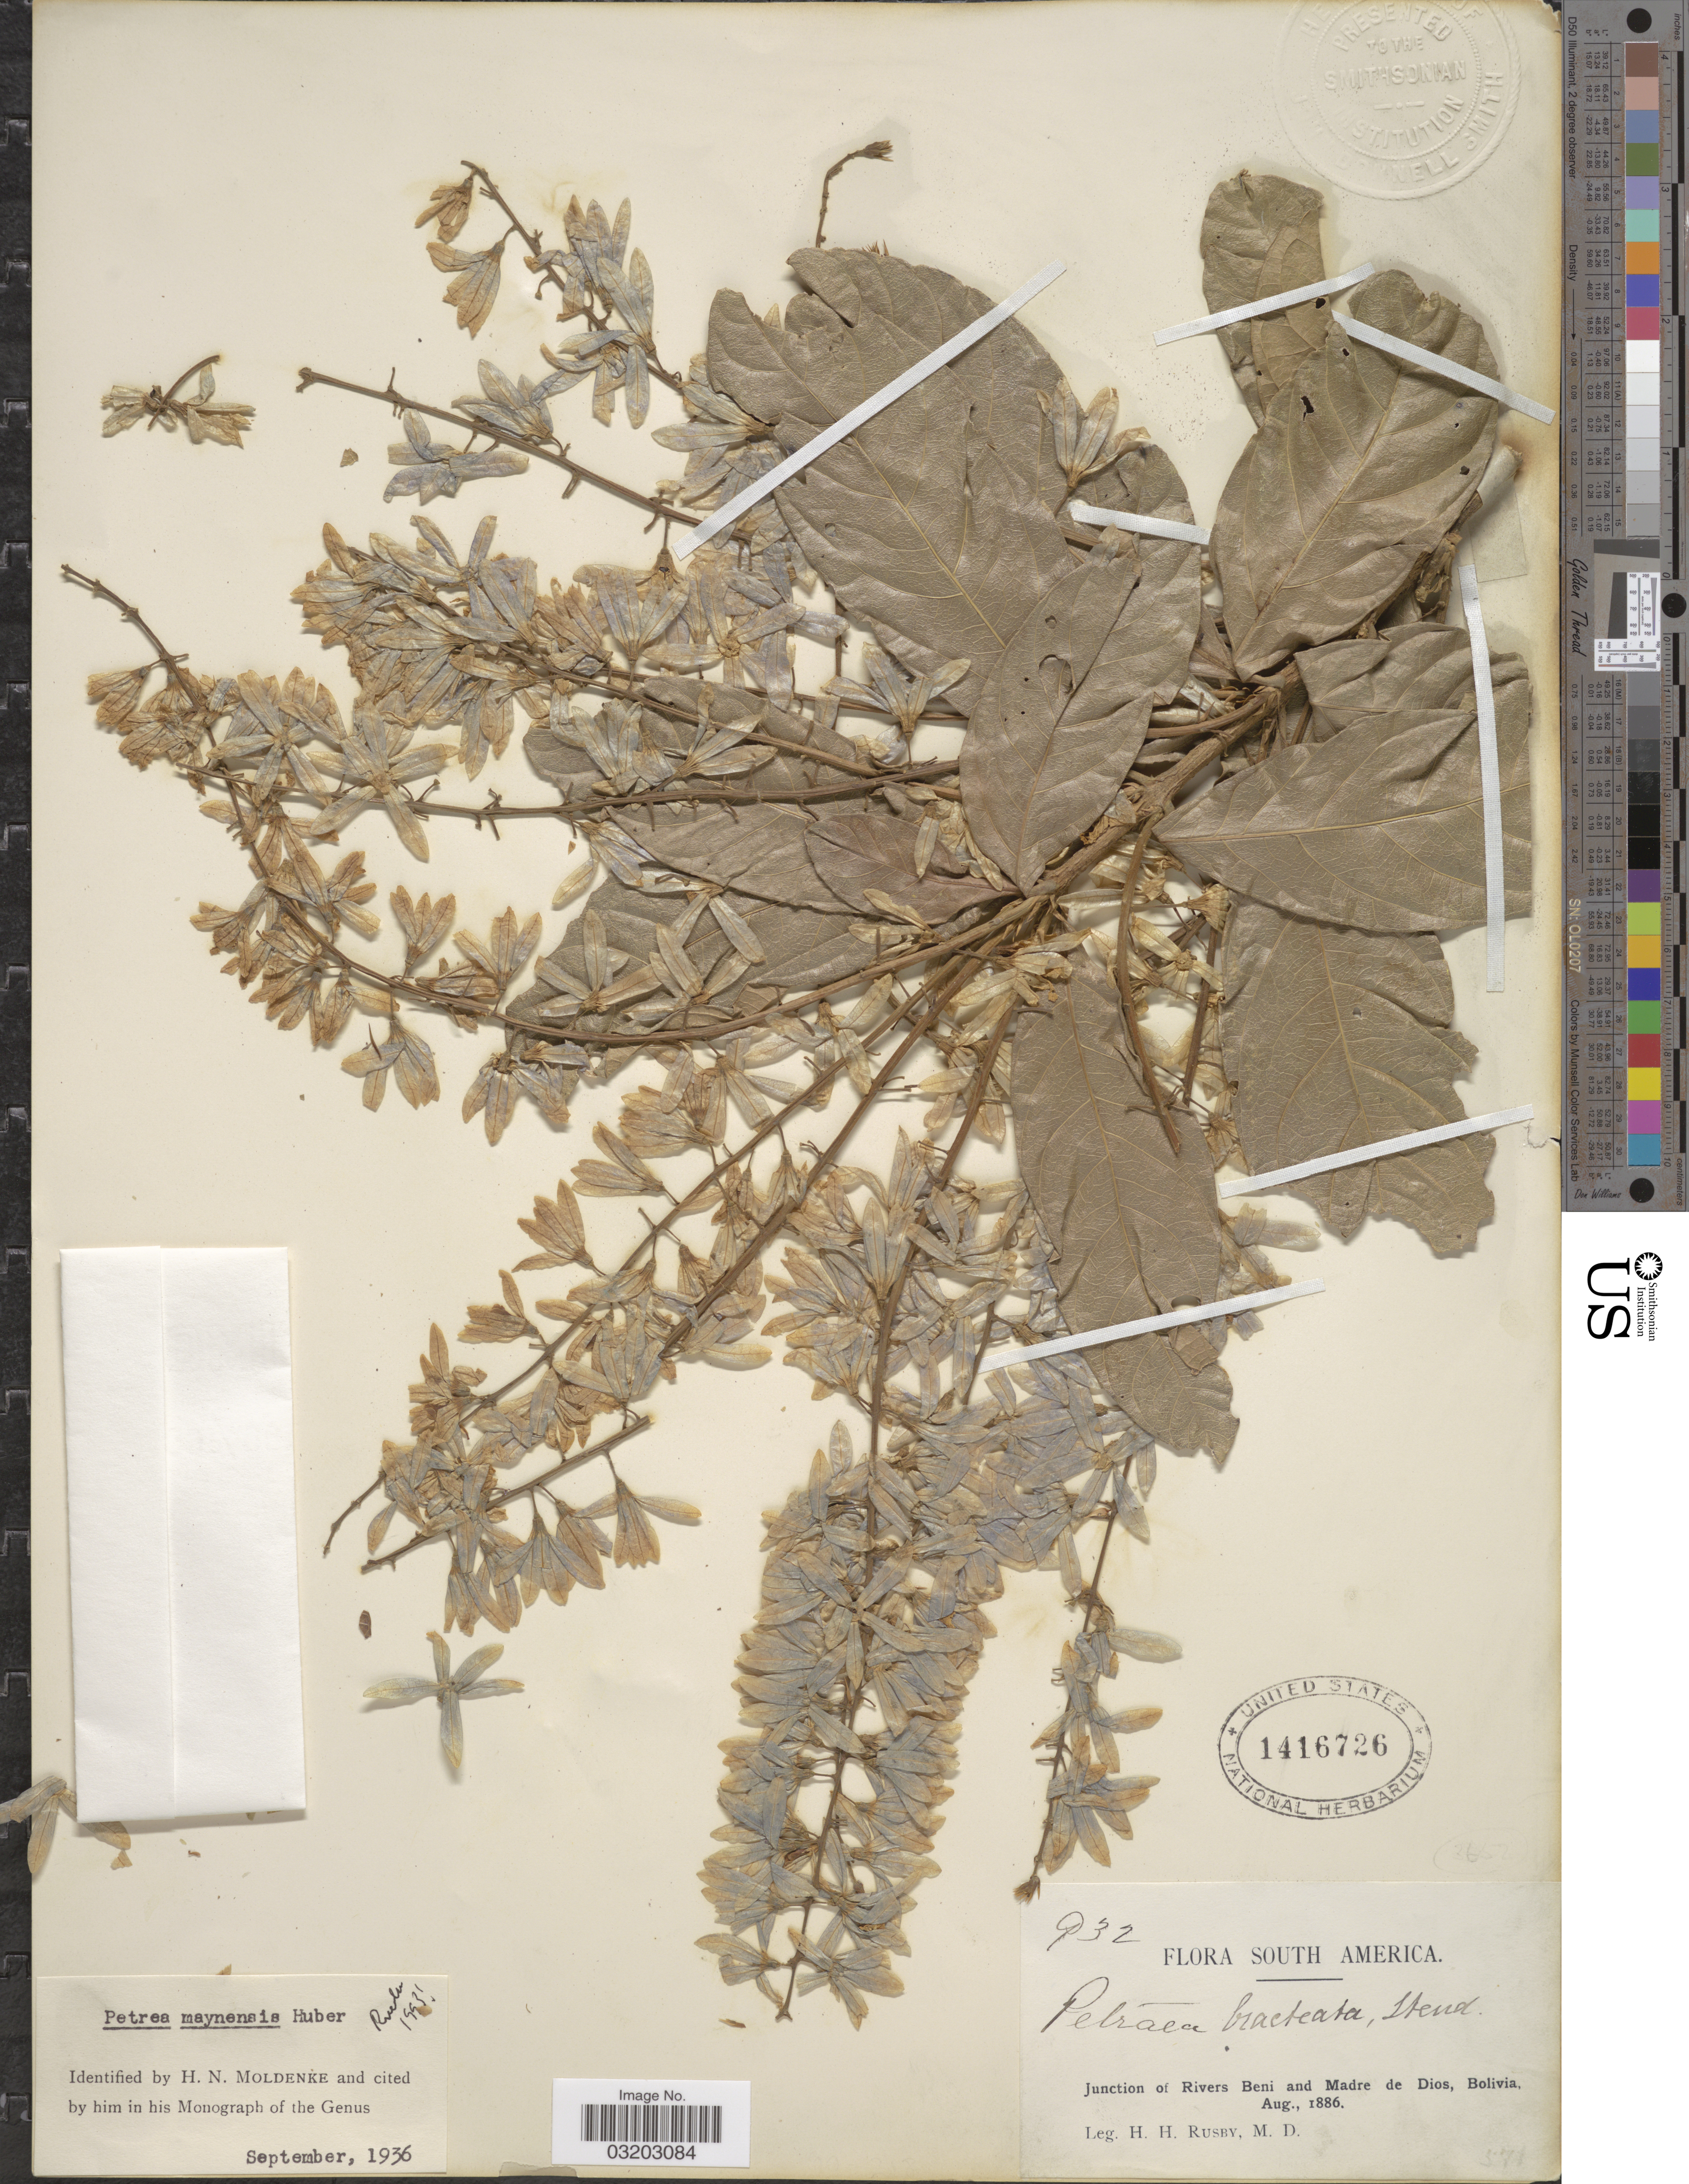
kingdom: Plantae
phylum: Tracheophyta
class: Magnoliopsida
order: Lamiales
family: Verbenaceae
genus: Petrea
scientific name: Petrea maynensis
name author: Huber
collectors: H. H. Rusby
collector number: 932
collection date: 1886-08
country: Bolivia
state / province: Beni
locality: Junction of Rivers Beni and Madre de Dios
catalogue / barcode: US 1416726